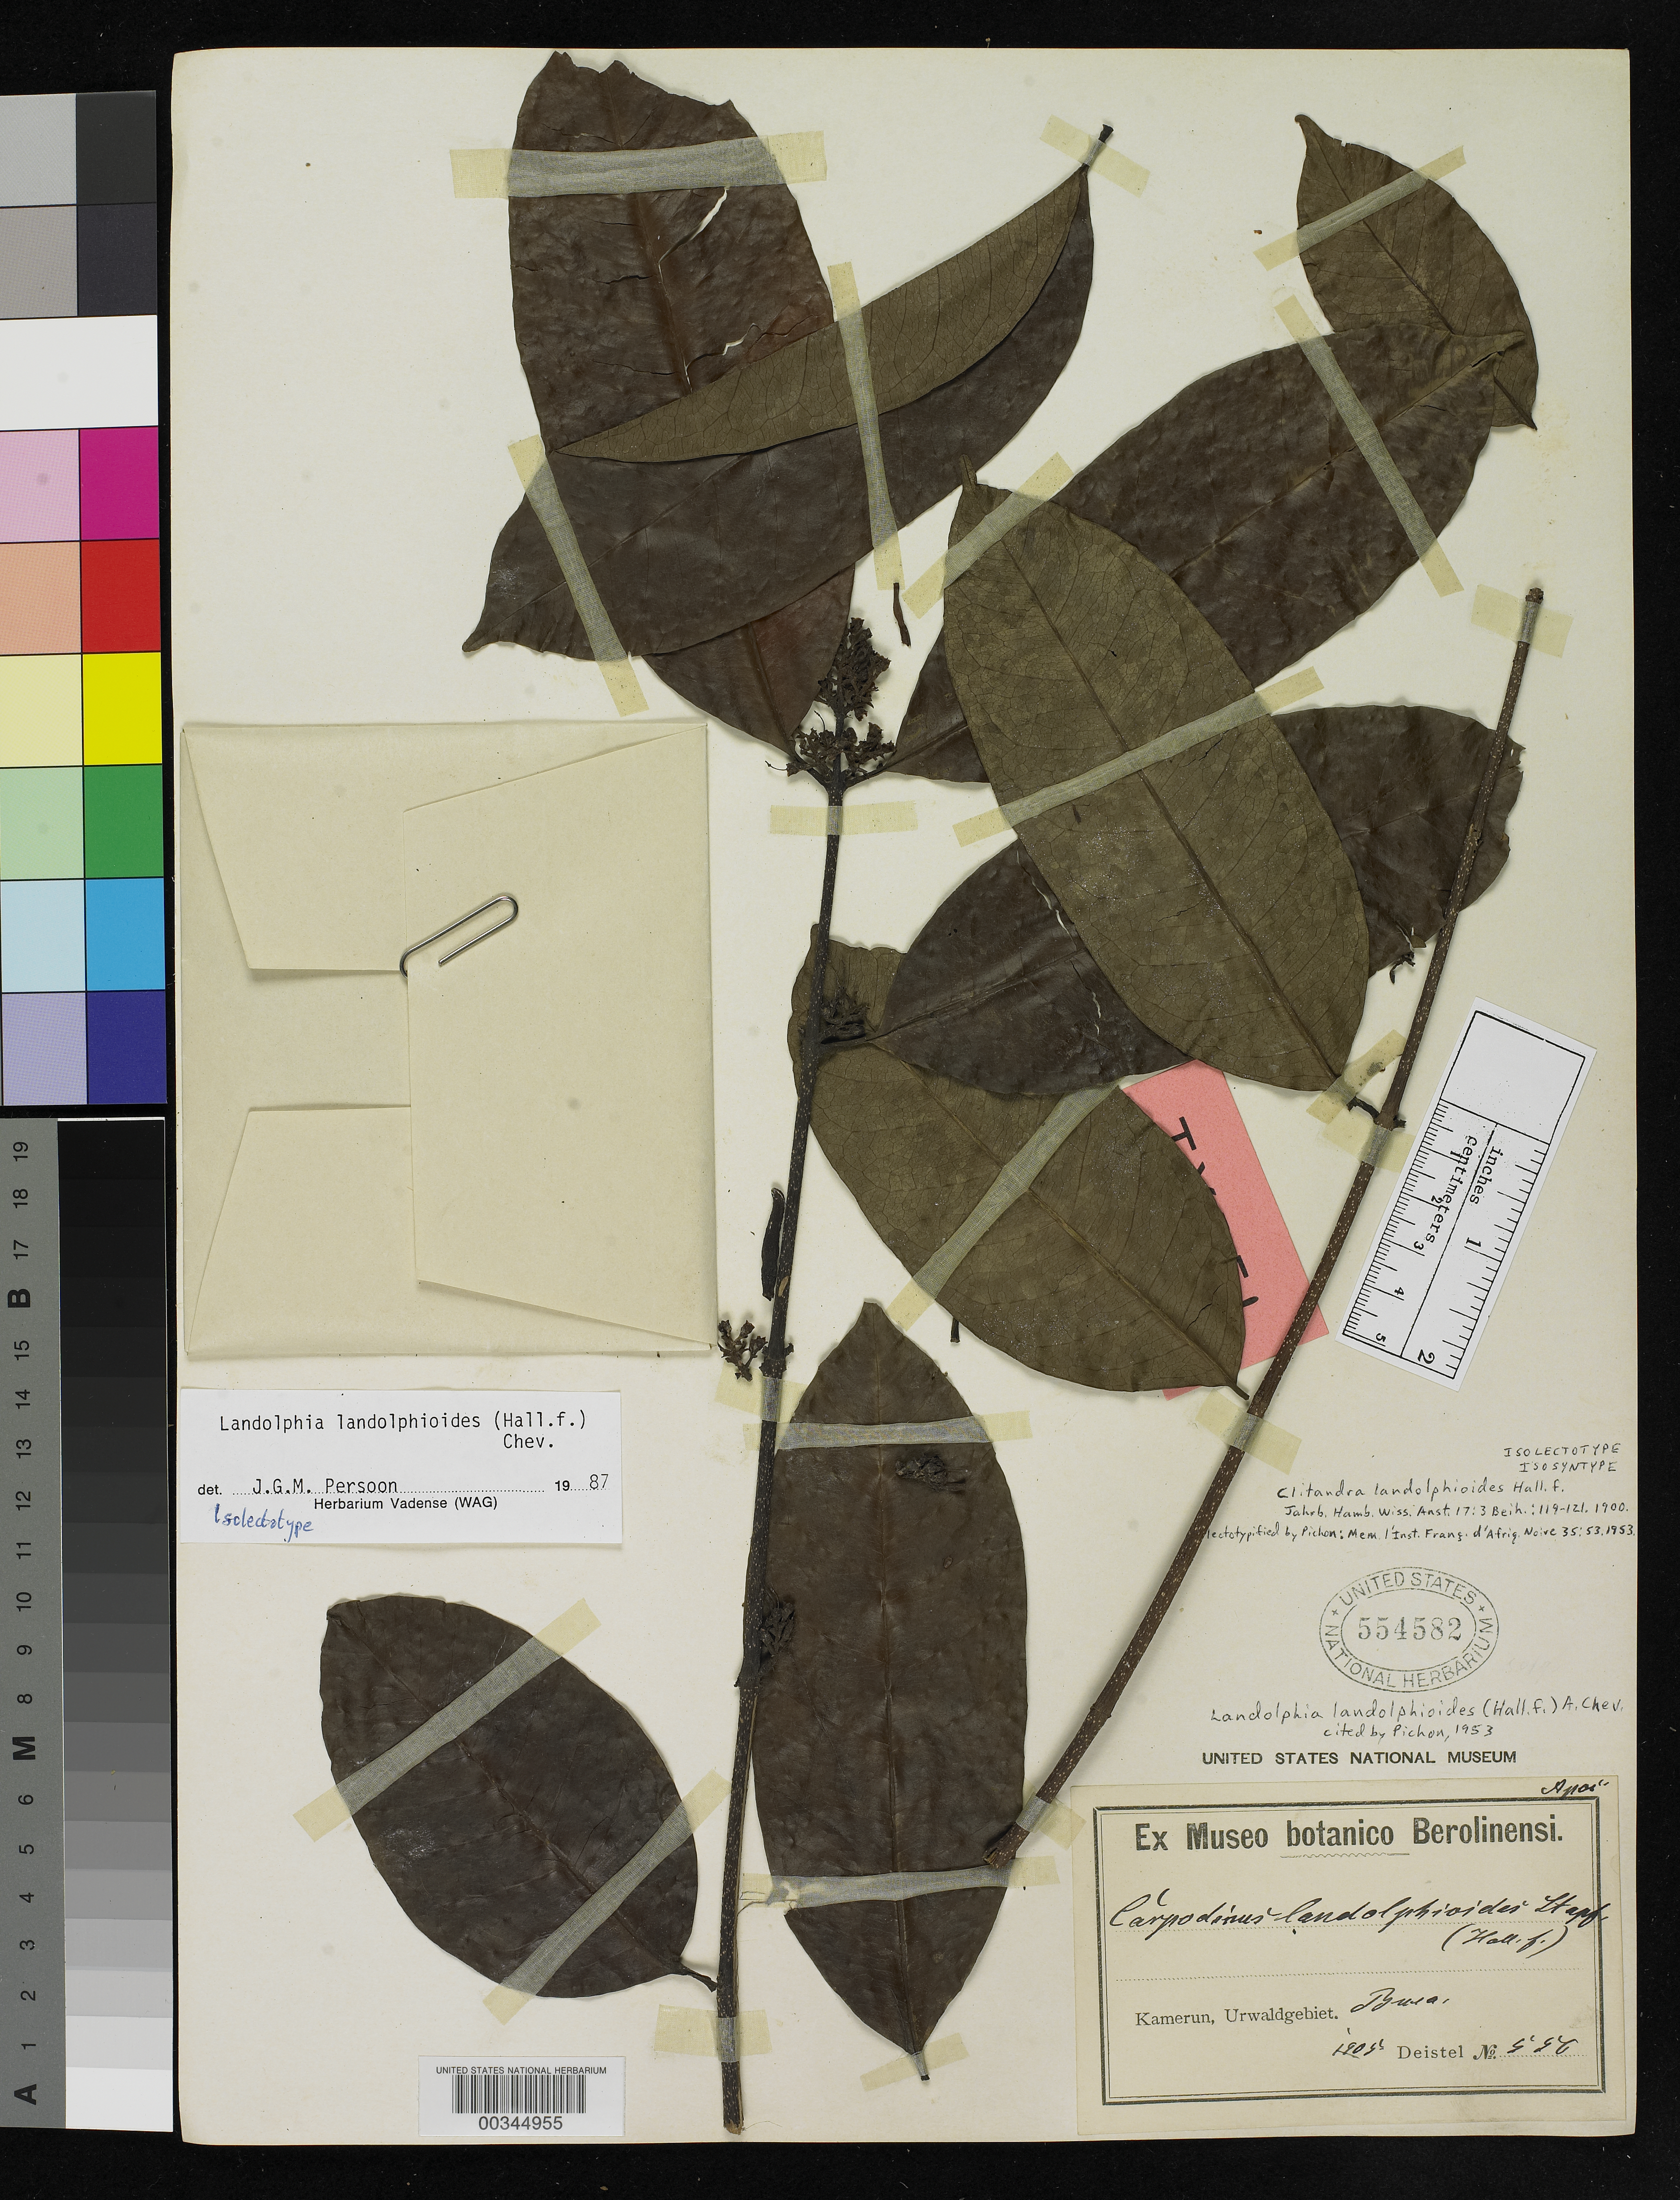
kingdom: Plantae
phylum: Tracheophyta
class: Magnoliopsida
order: Gentianales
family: Apocynaceae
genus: Clitandra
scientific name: Clitandra landolphioides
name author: Hallier f.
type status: Isolectotype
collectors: H. Deistel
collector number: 557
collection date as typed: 1905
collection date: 1905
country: Cameroon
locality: Urwaldgebiet [jungle territory].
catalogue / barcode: US 554582